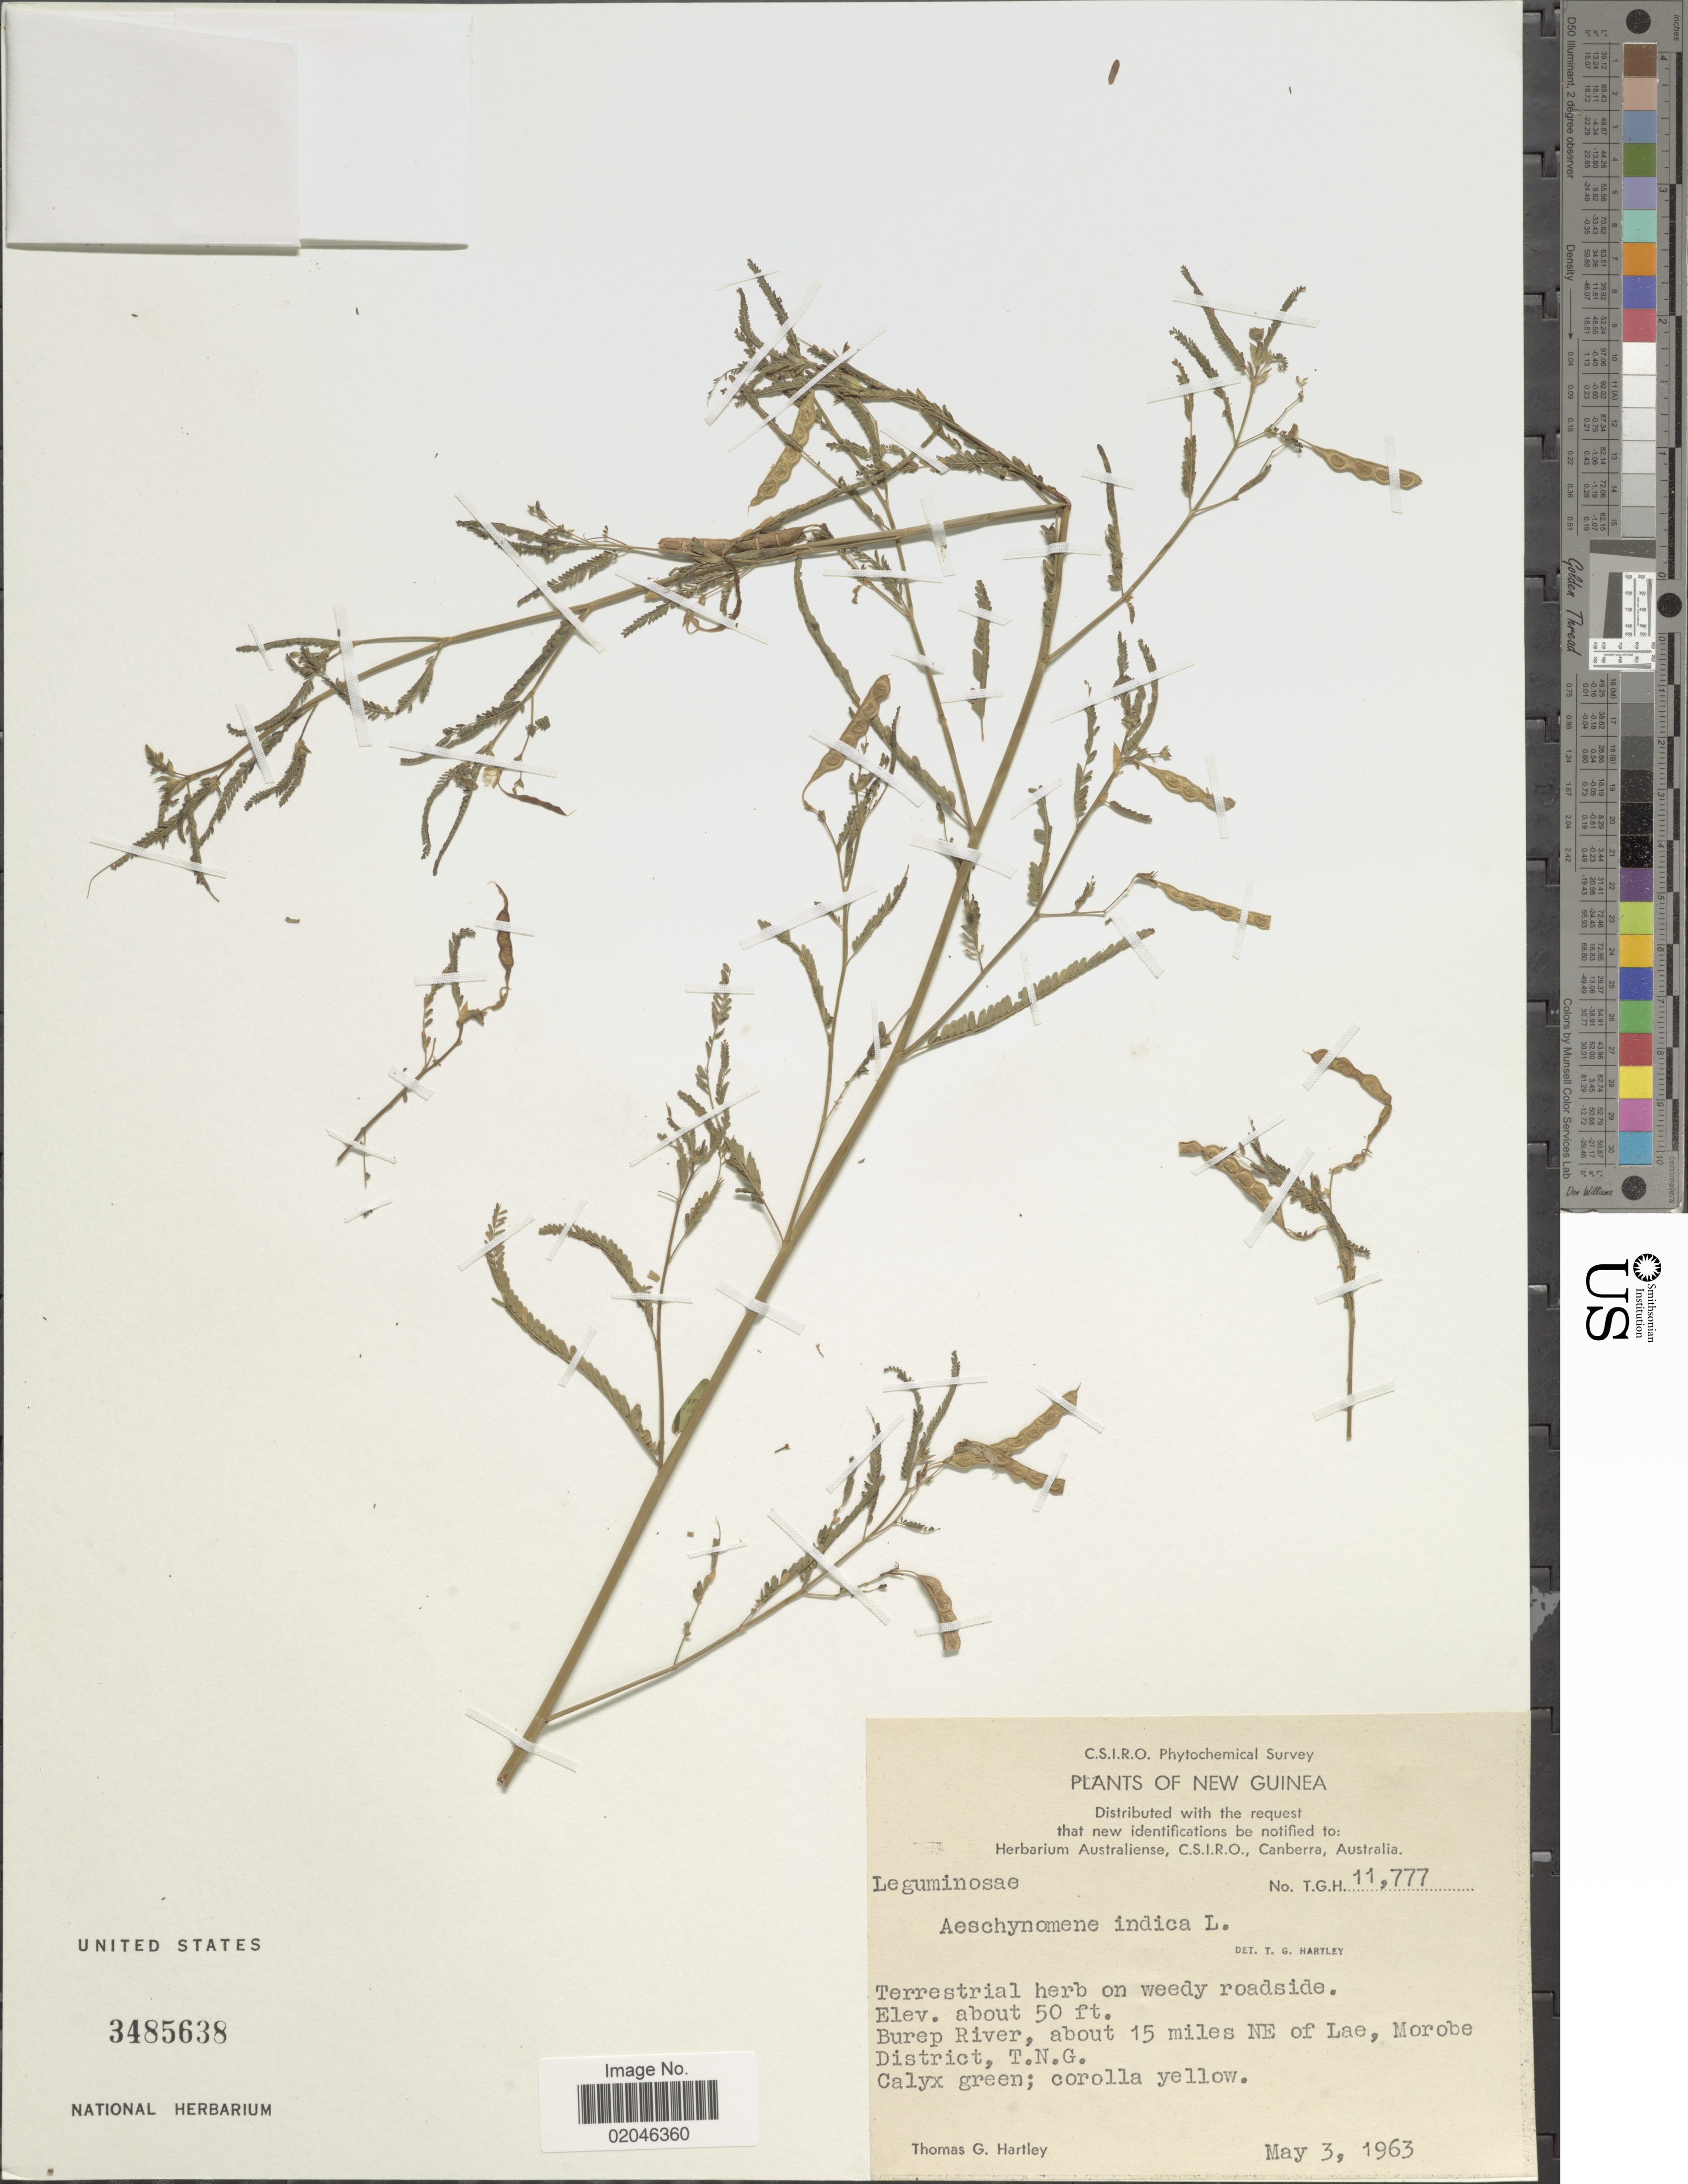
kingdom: Plantae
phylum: Tracheophyta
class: Magnoliopsida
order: Fabales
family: Fabaceae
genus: Aeschynomene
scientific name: Aeschynomene indica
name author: L.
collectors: T. G. Hartley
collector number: TGH11777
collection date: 1963-05-03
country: Papua New Guinea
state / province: Morobe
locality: Burep River, about 15 miles NE of Lae, Morobe District, T.N.G.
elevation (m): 15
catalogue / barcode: US 3485638